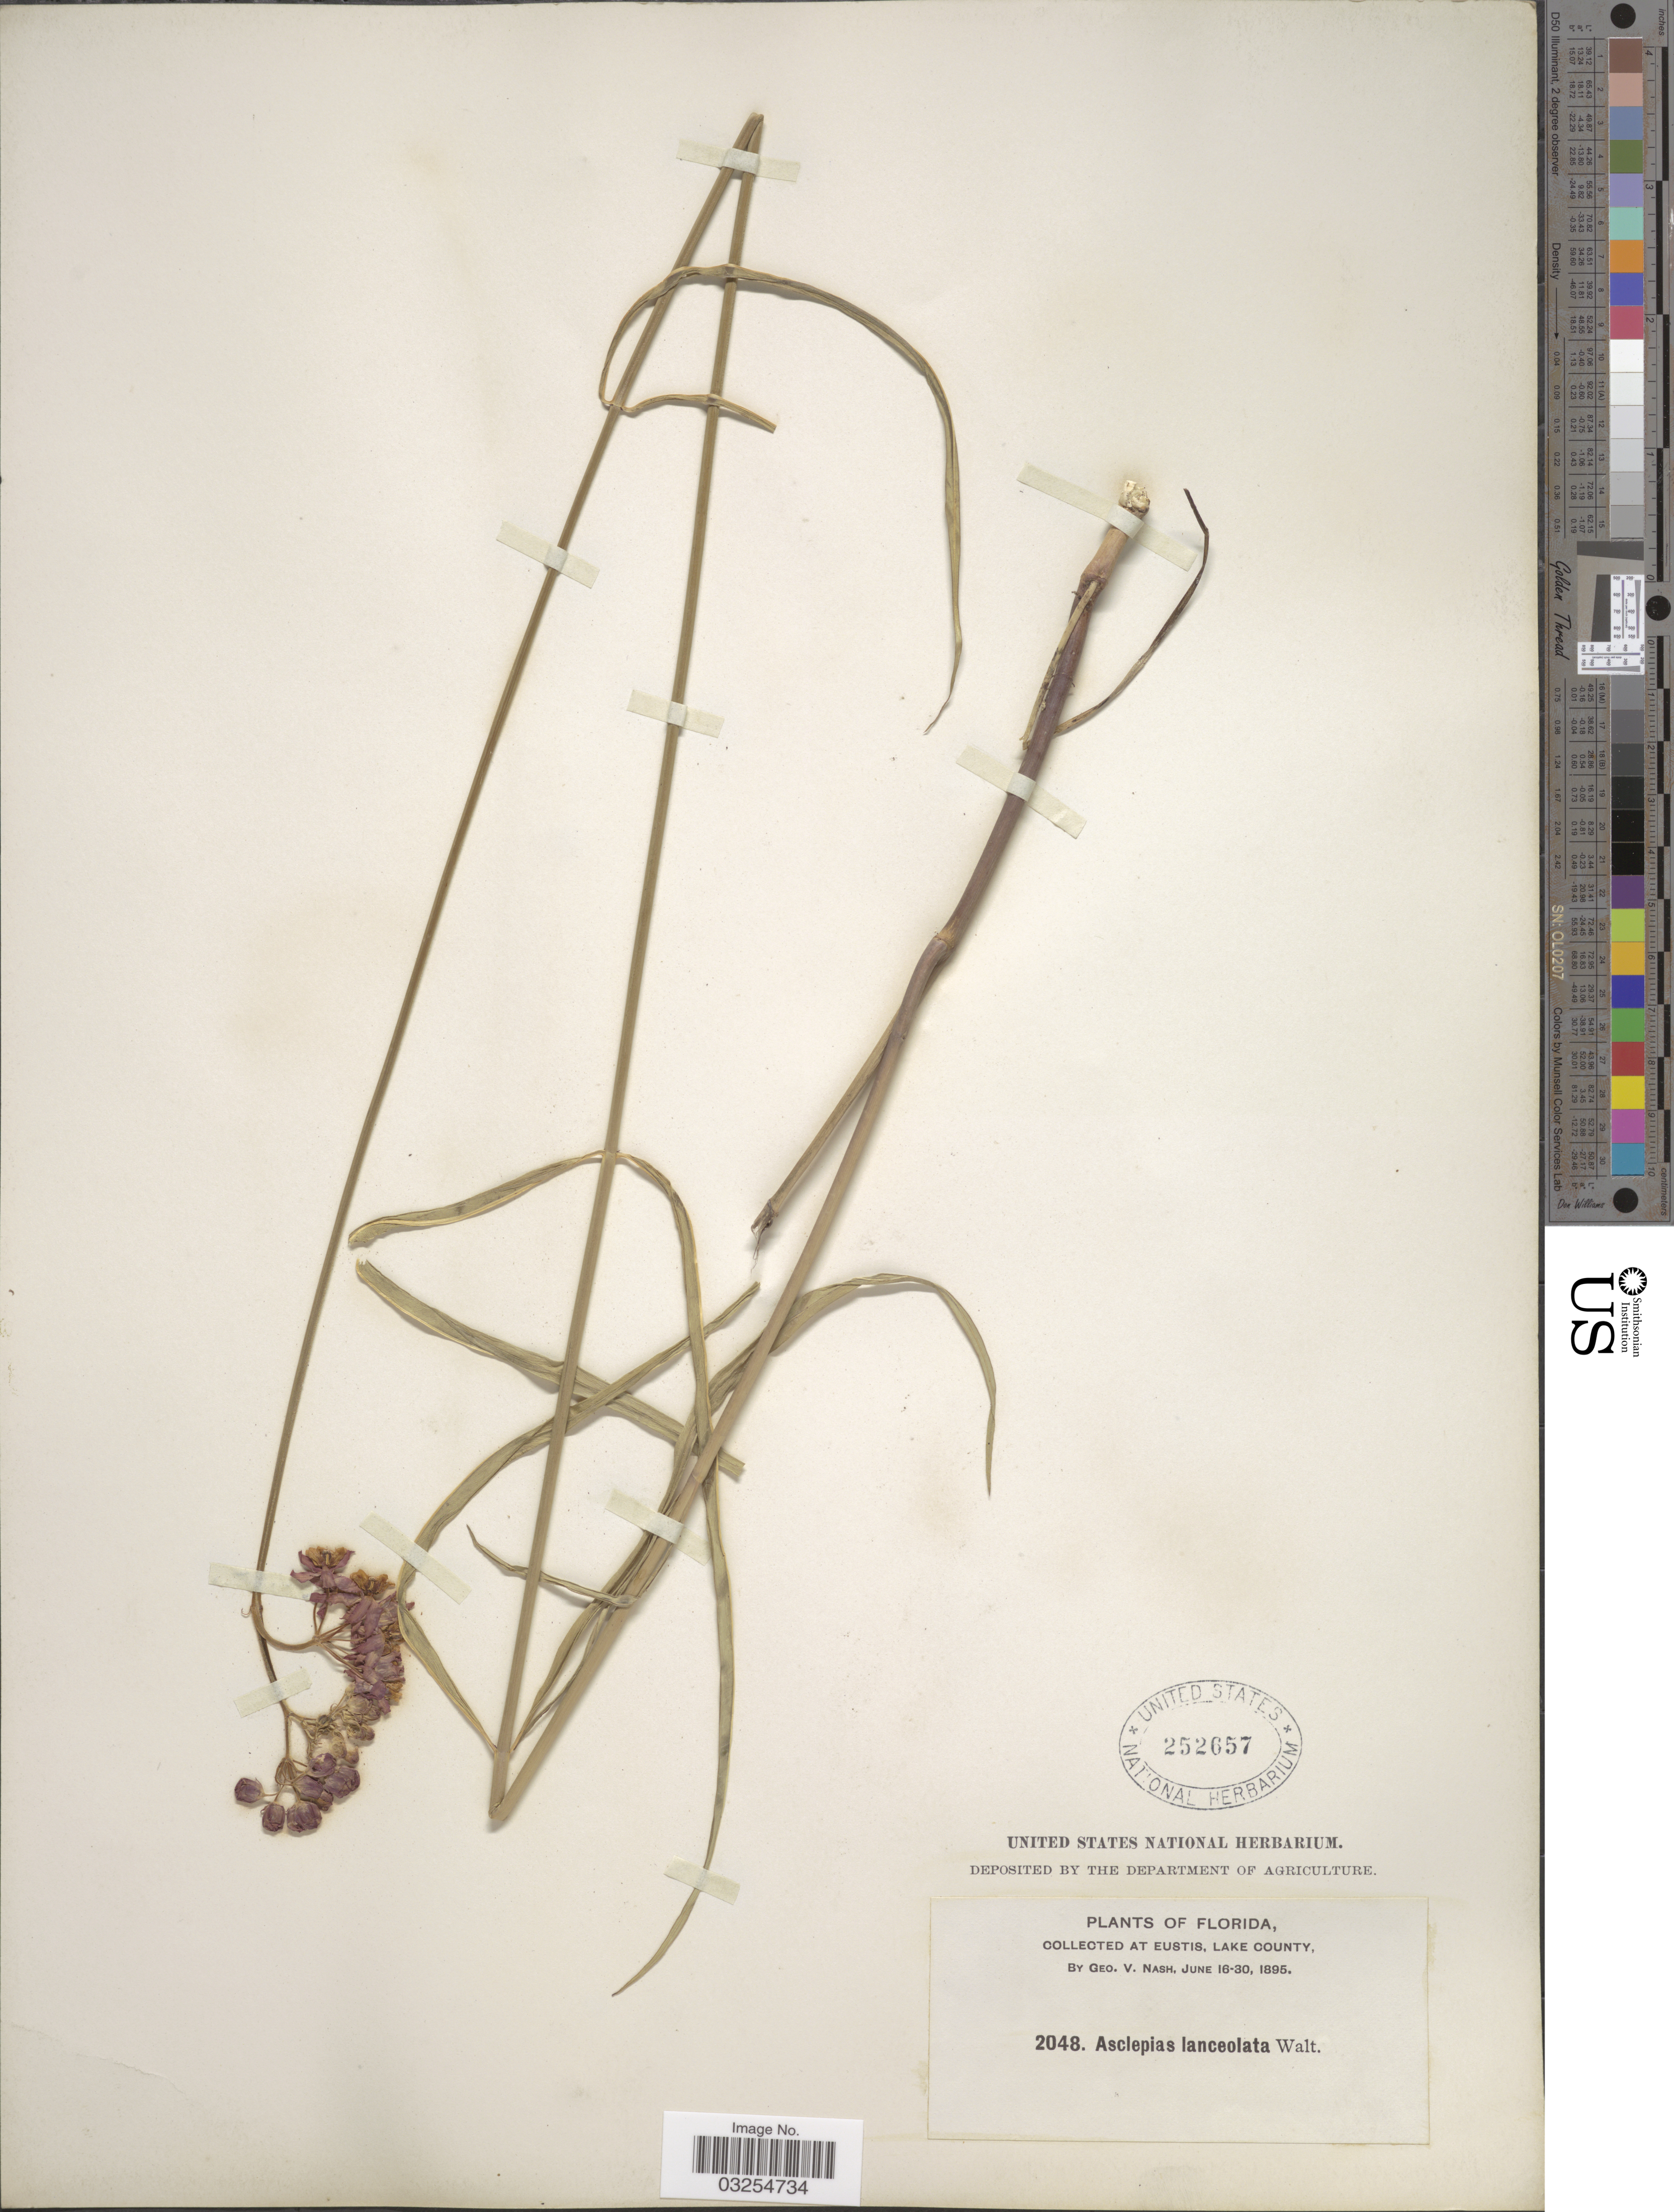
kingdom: Plantae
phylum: Tracheophyta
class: Magnoliopsida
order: Gentianales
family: Apocynaceae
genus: Asclepias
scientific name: Asclepias lanceolata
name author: Walter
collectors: G. V. Nash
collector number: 2048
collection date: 1895-06-16/1895-06-30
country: United States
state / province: Florida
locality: Collected at Eustis, Lake County.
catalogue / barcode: US 252657